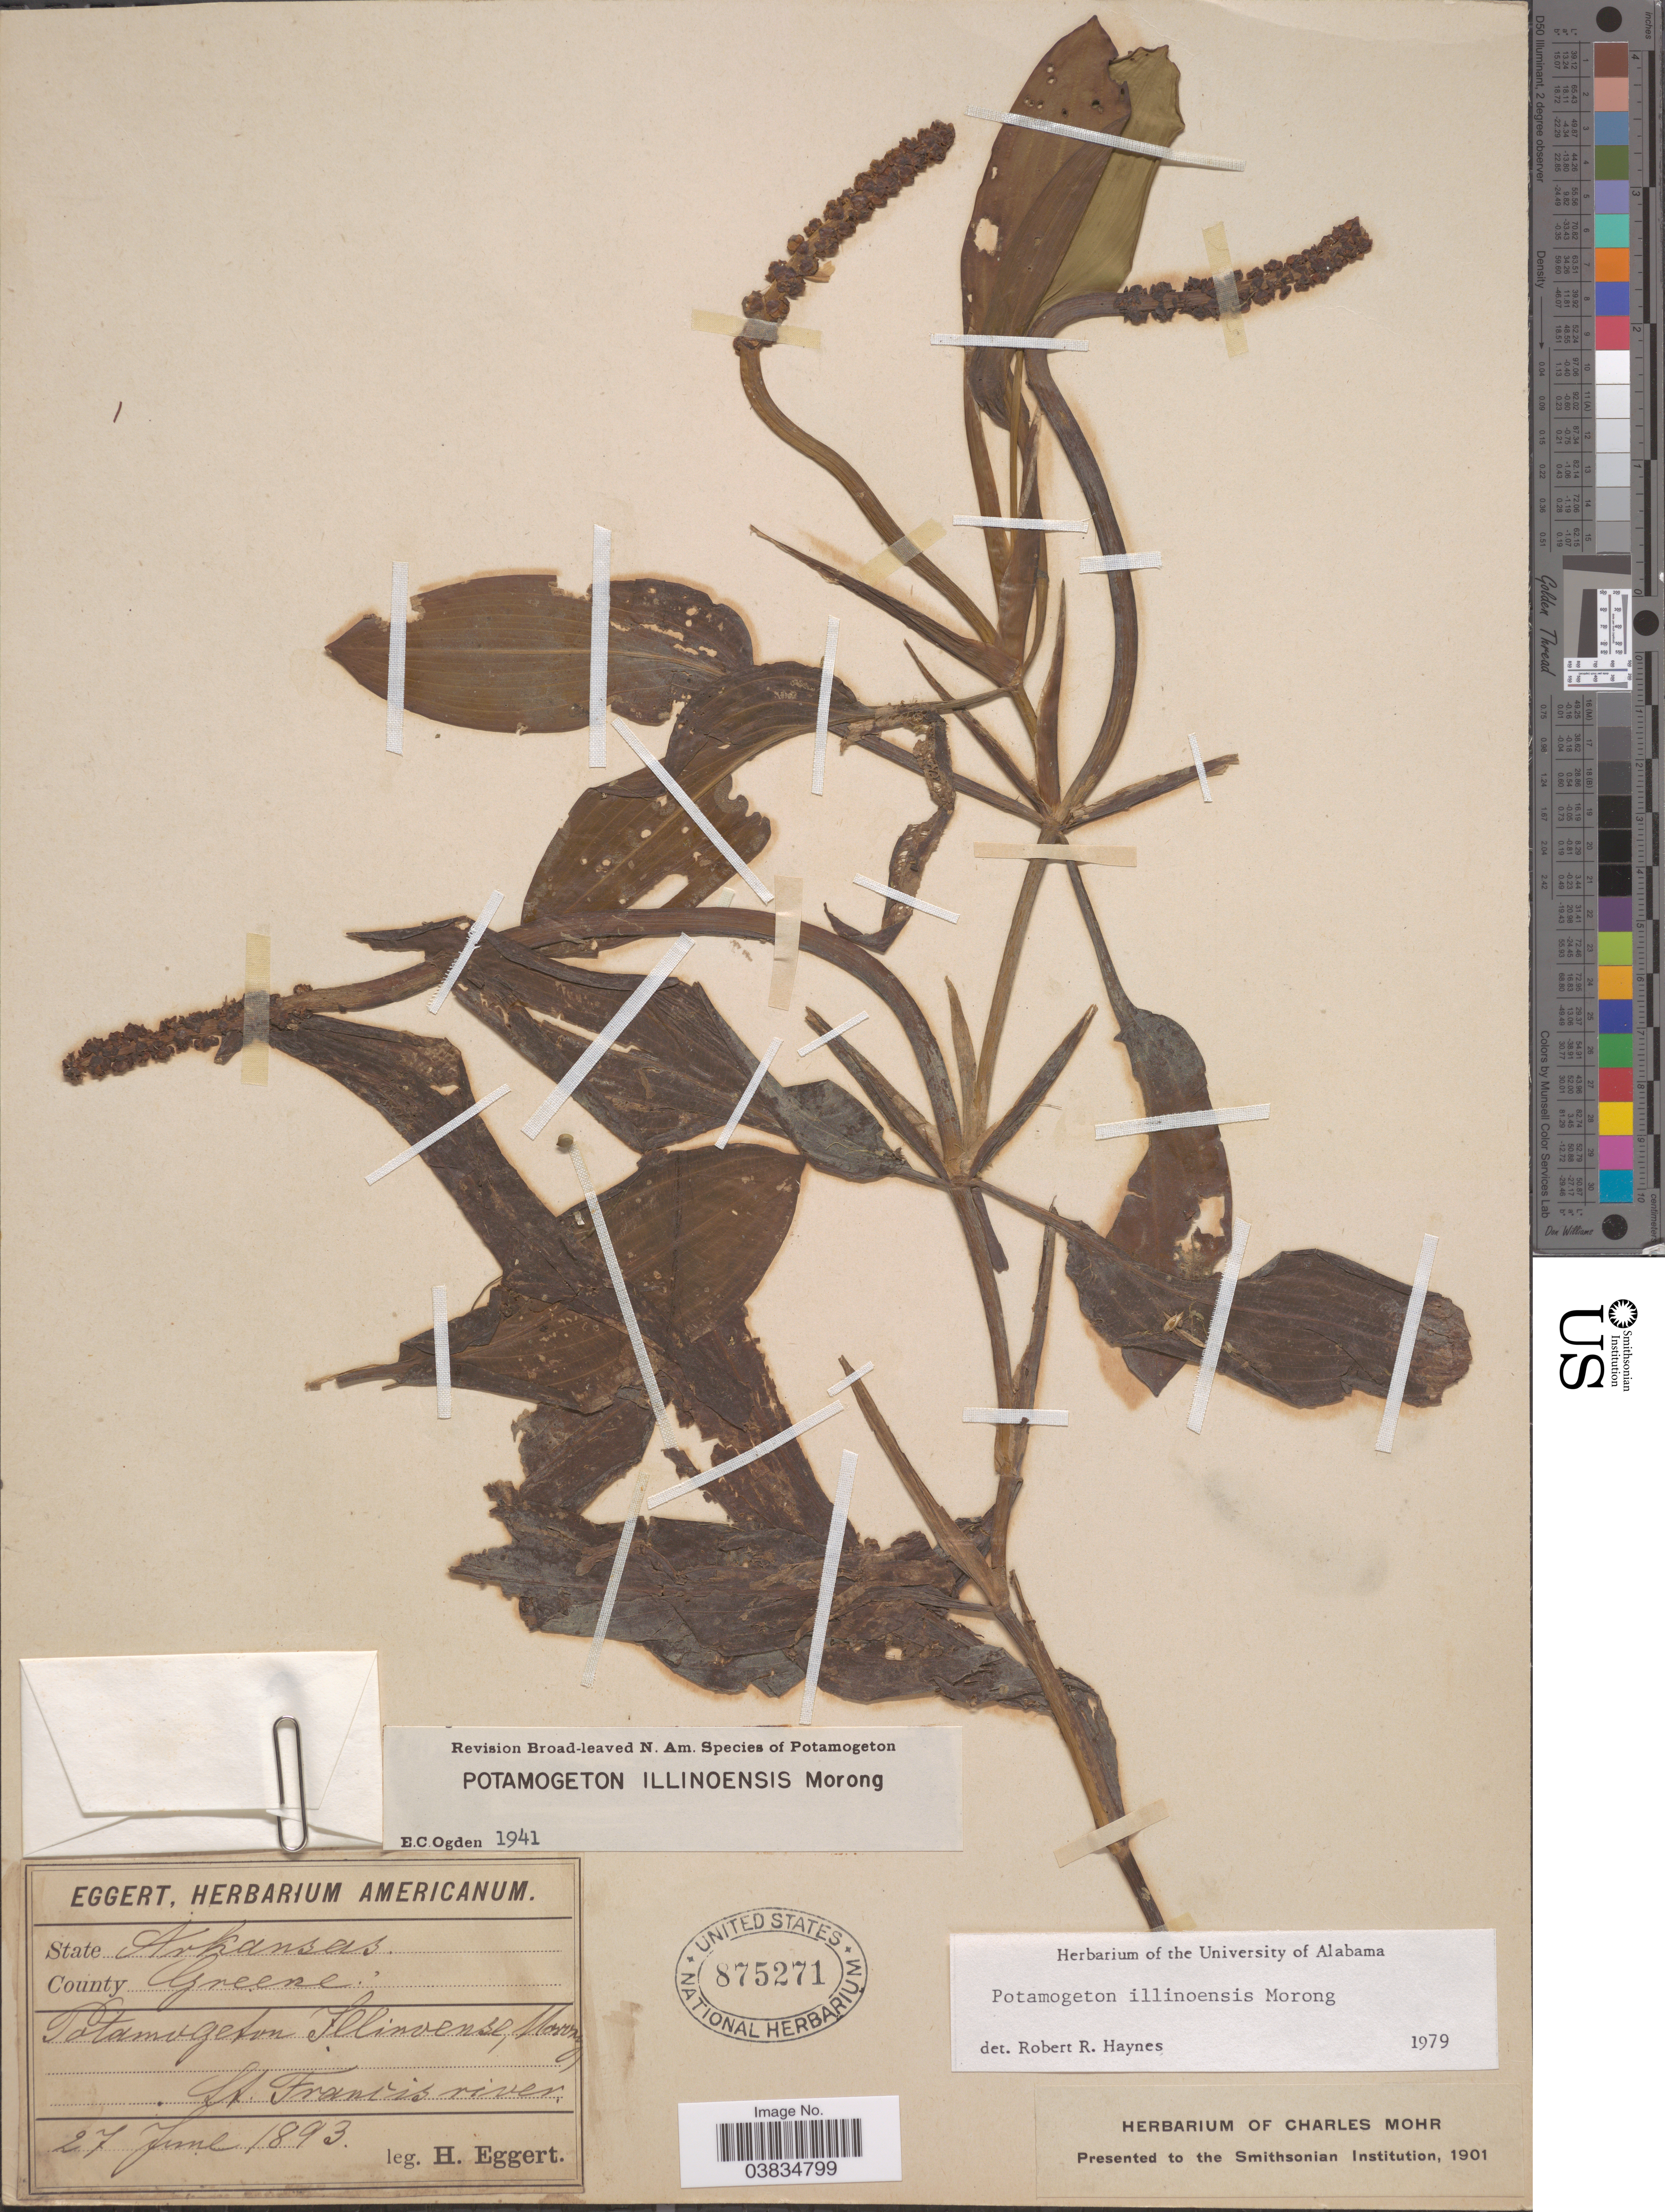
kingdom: Plantae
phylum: Tracheophyta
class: Liliopsida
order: Alismatales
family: Potamogetonaceae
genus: Potamogeton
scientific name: Potamogeton illinoensis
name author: Morong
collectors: H. Eggert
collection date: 1893-06-27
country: United States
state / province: Arkansas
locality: County Greene. St. Francis river.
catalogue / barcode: US 875271